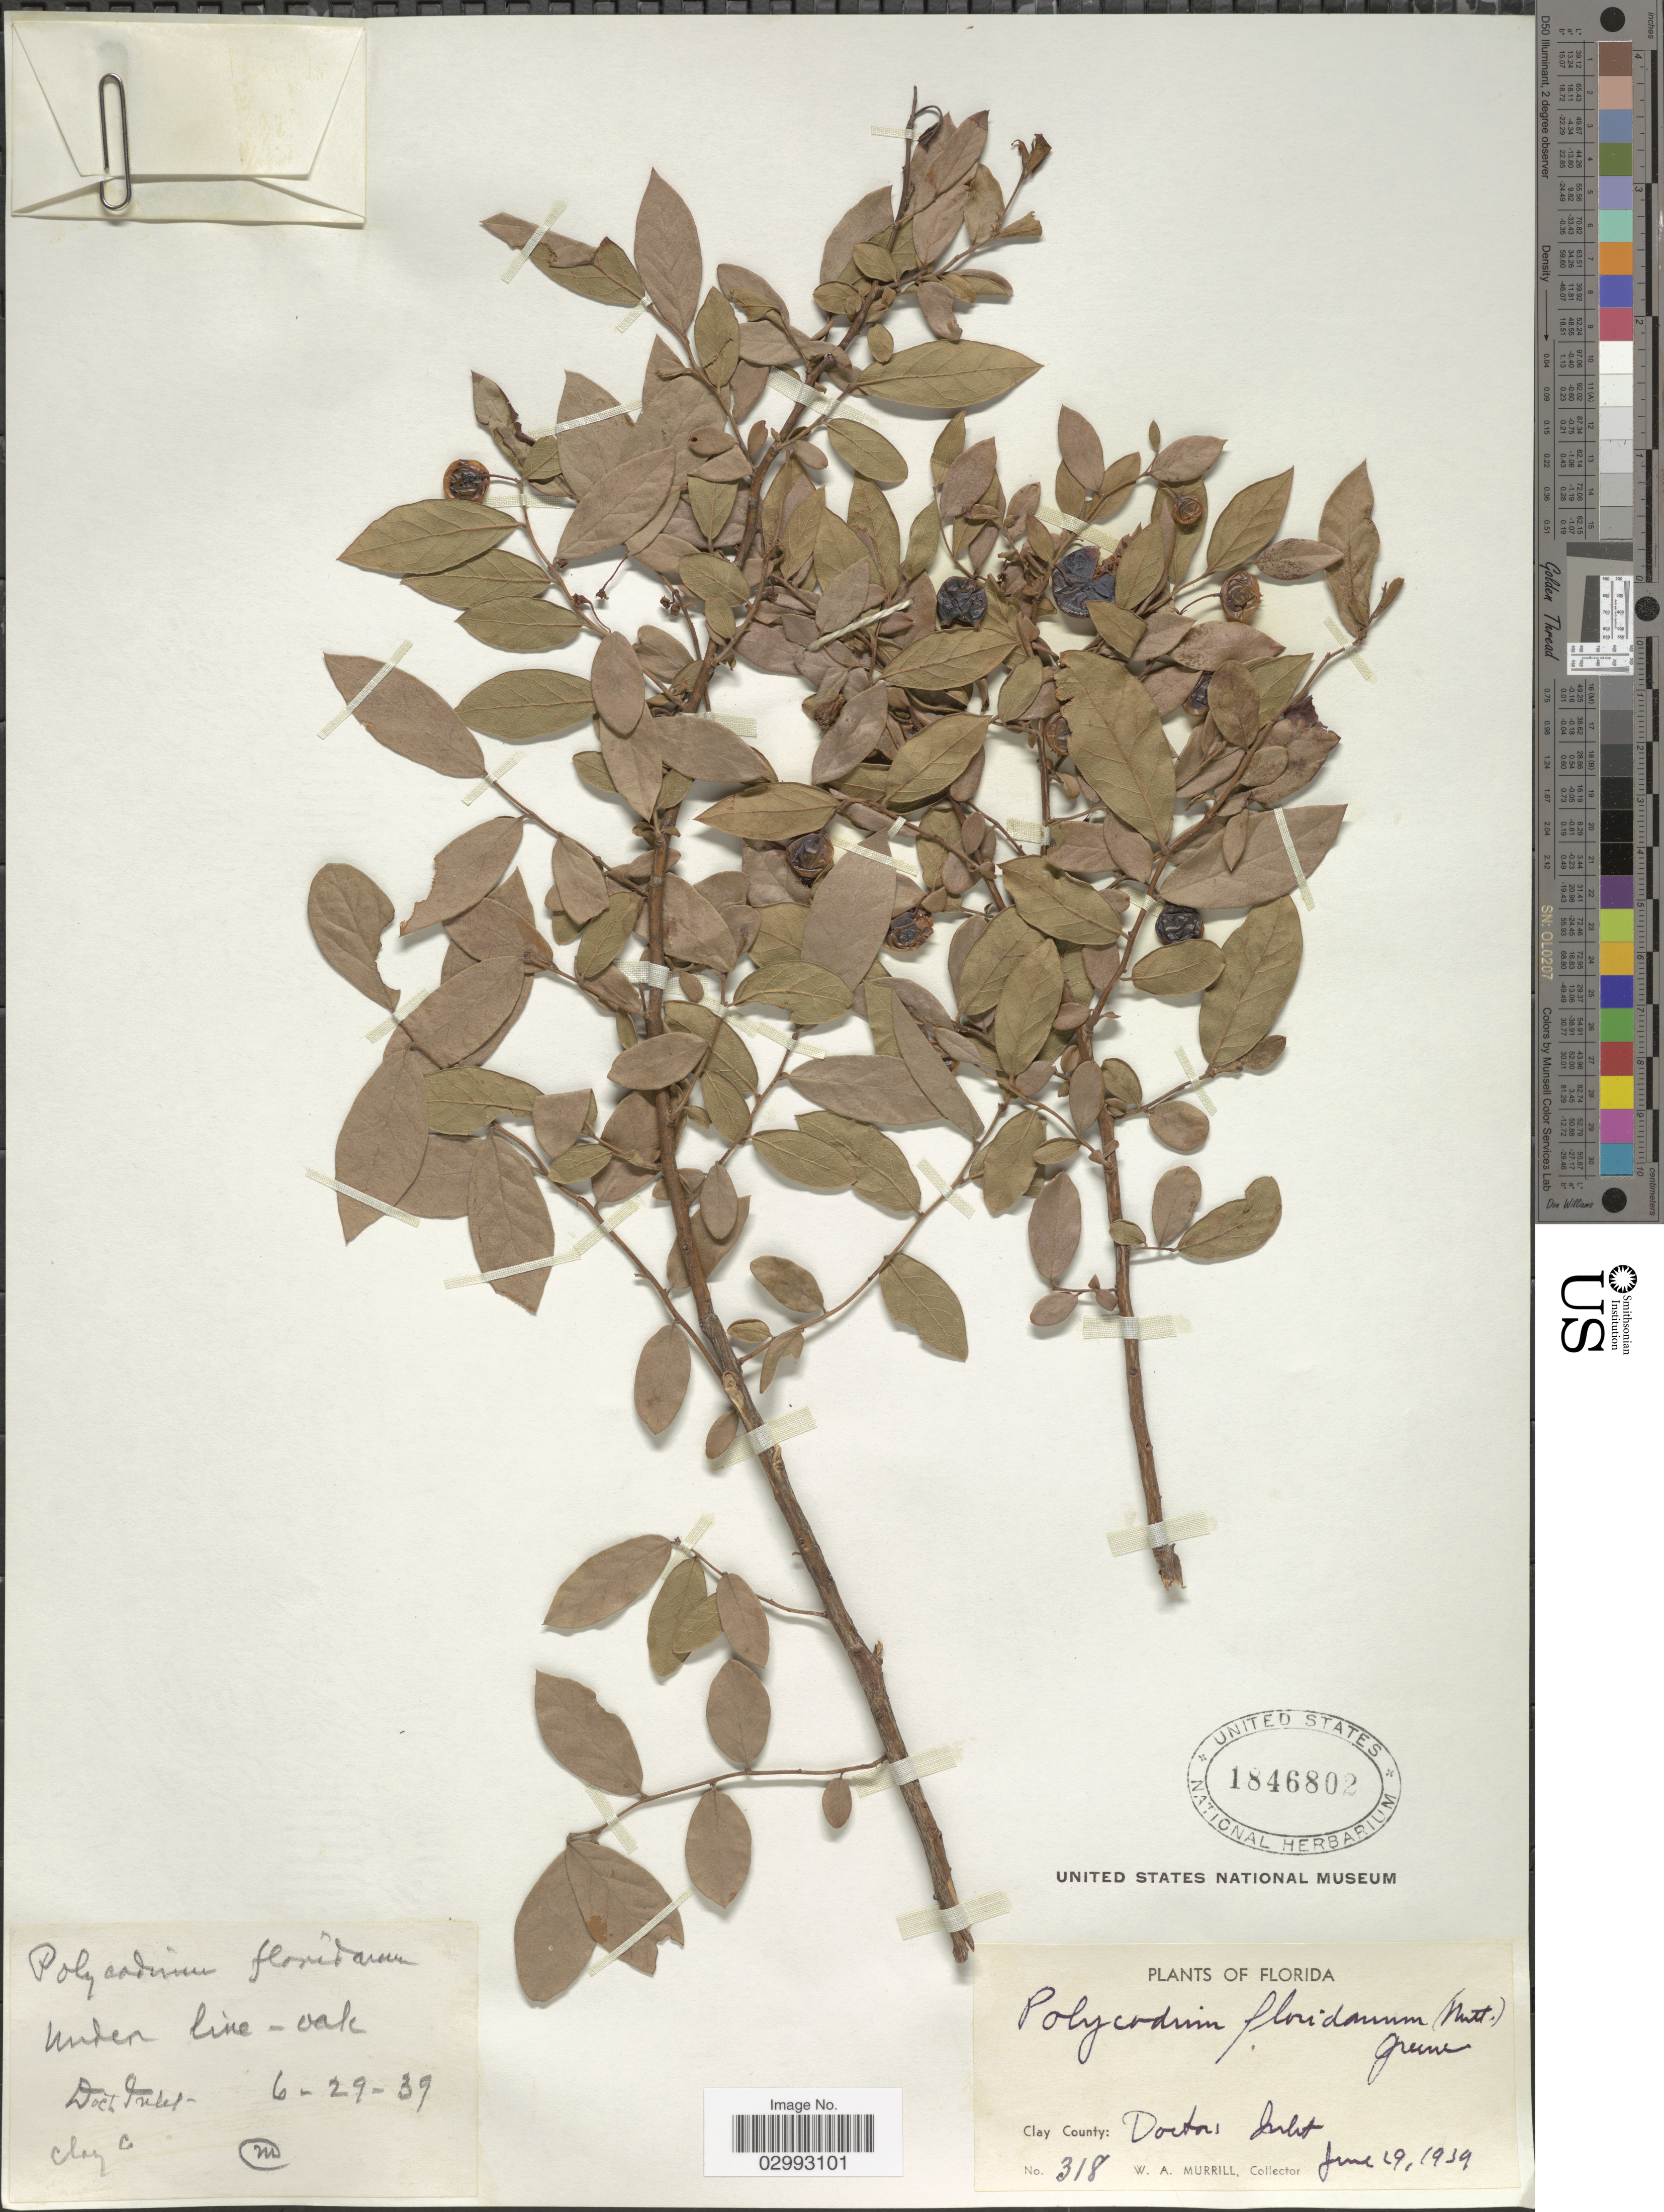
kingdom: Plantae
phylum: Tracheophyta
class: Magnoliopsida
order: Ericales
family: Ericaceae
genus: Polycodium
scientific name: Polycodium floridanum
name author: (Nutt.) Greene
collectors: W. A. Murrill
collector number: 318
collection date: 1939-06-19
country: United States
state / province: Florida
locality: Clay County: Doctors Inlet.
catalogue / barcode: US 1846802